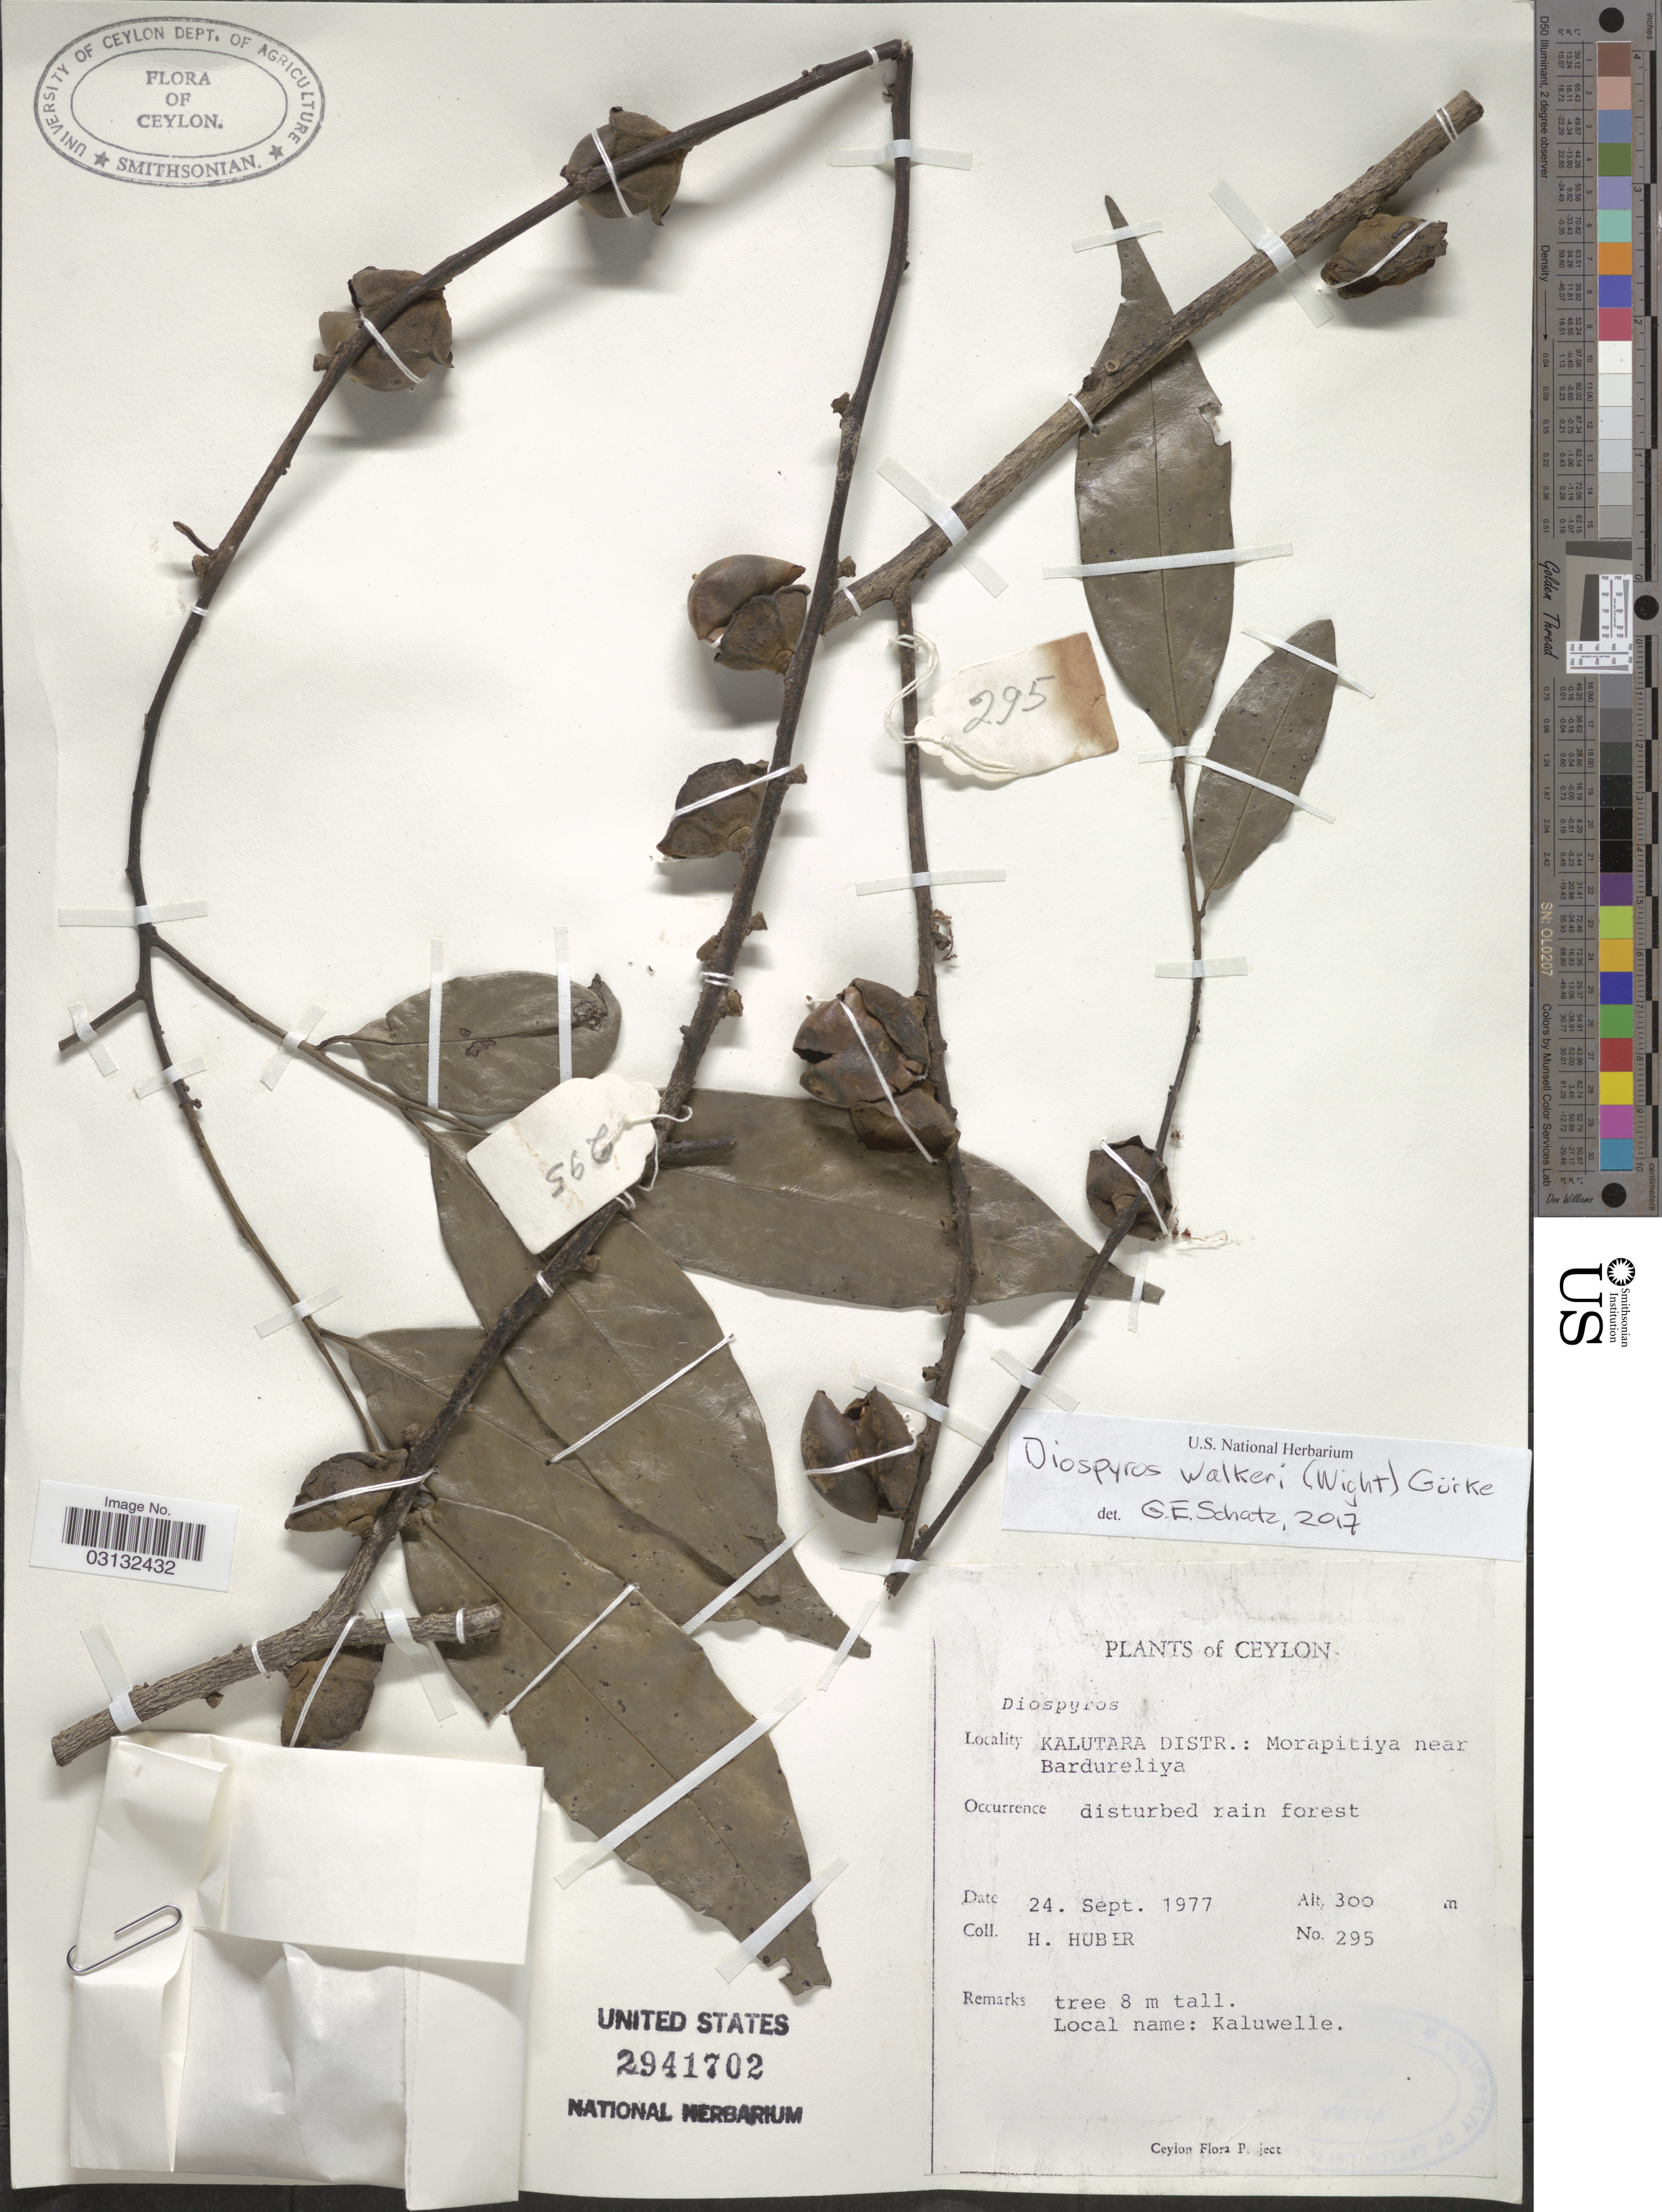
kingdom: Plantae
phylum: Tracheophyta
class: Magnoliopsida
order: Ericales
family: Ebenaceae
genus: Diospyros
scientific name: Diospyros walkeri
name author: (Wight) Gürke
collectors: H. Huber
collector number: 295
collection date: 1977-09-24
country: Sri Lanka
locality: Ceylon. Kalutara Distr.: Morapitiya near Bardureliya.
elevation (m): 300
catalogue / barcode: US 2941702